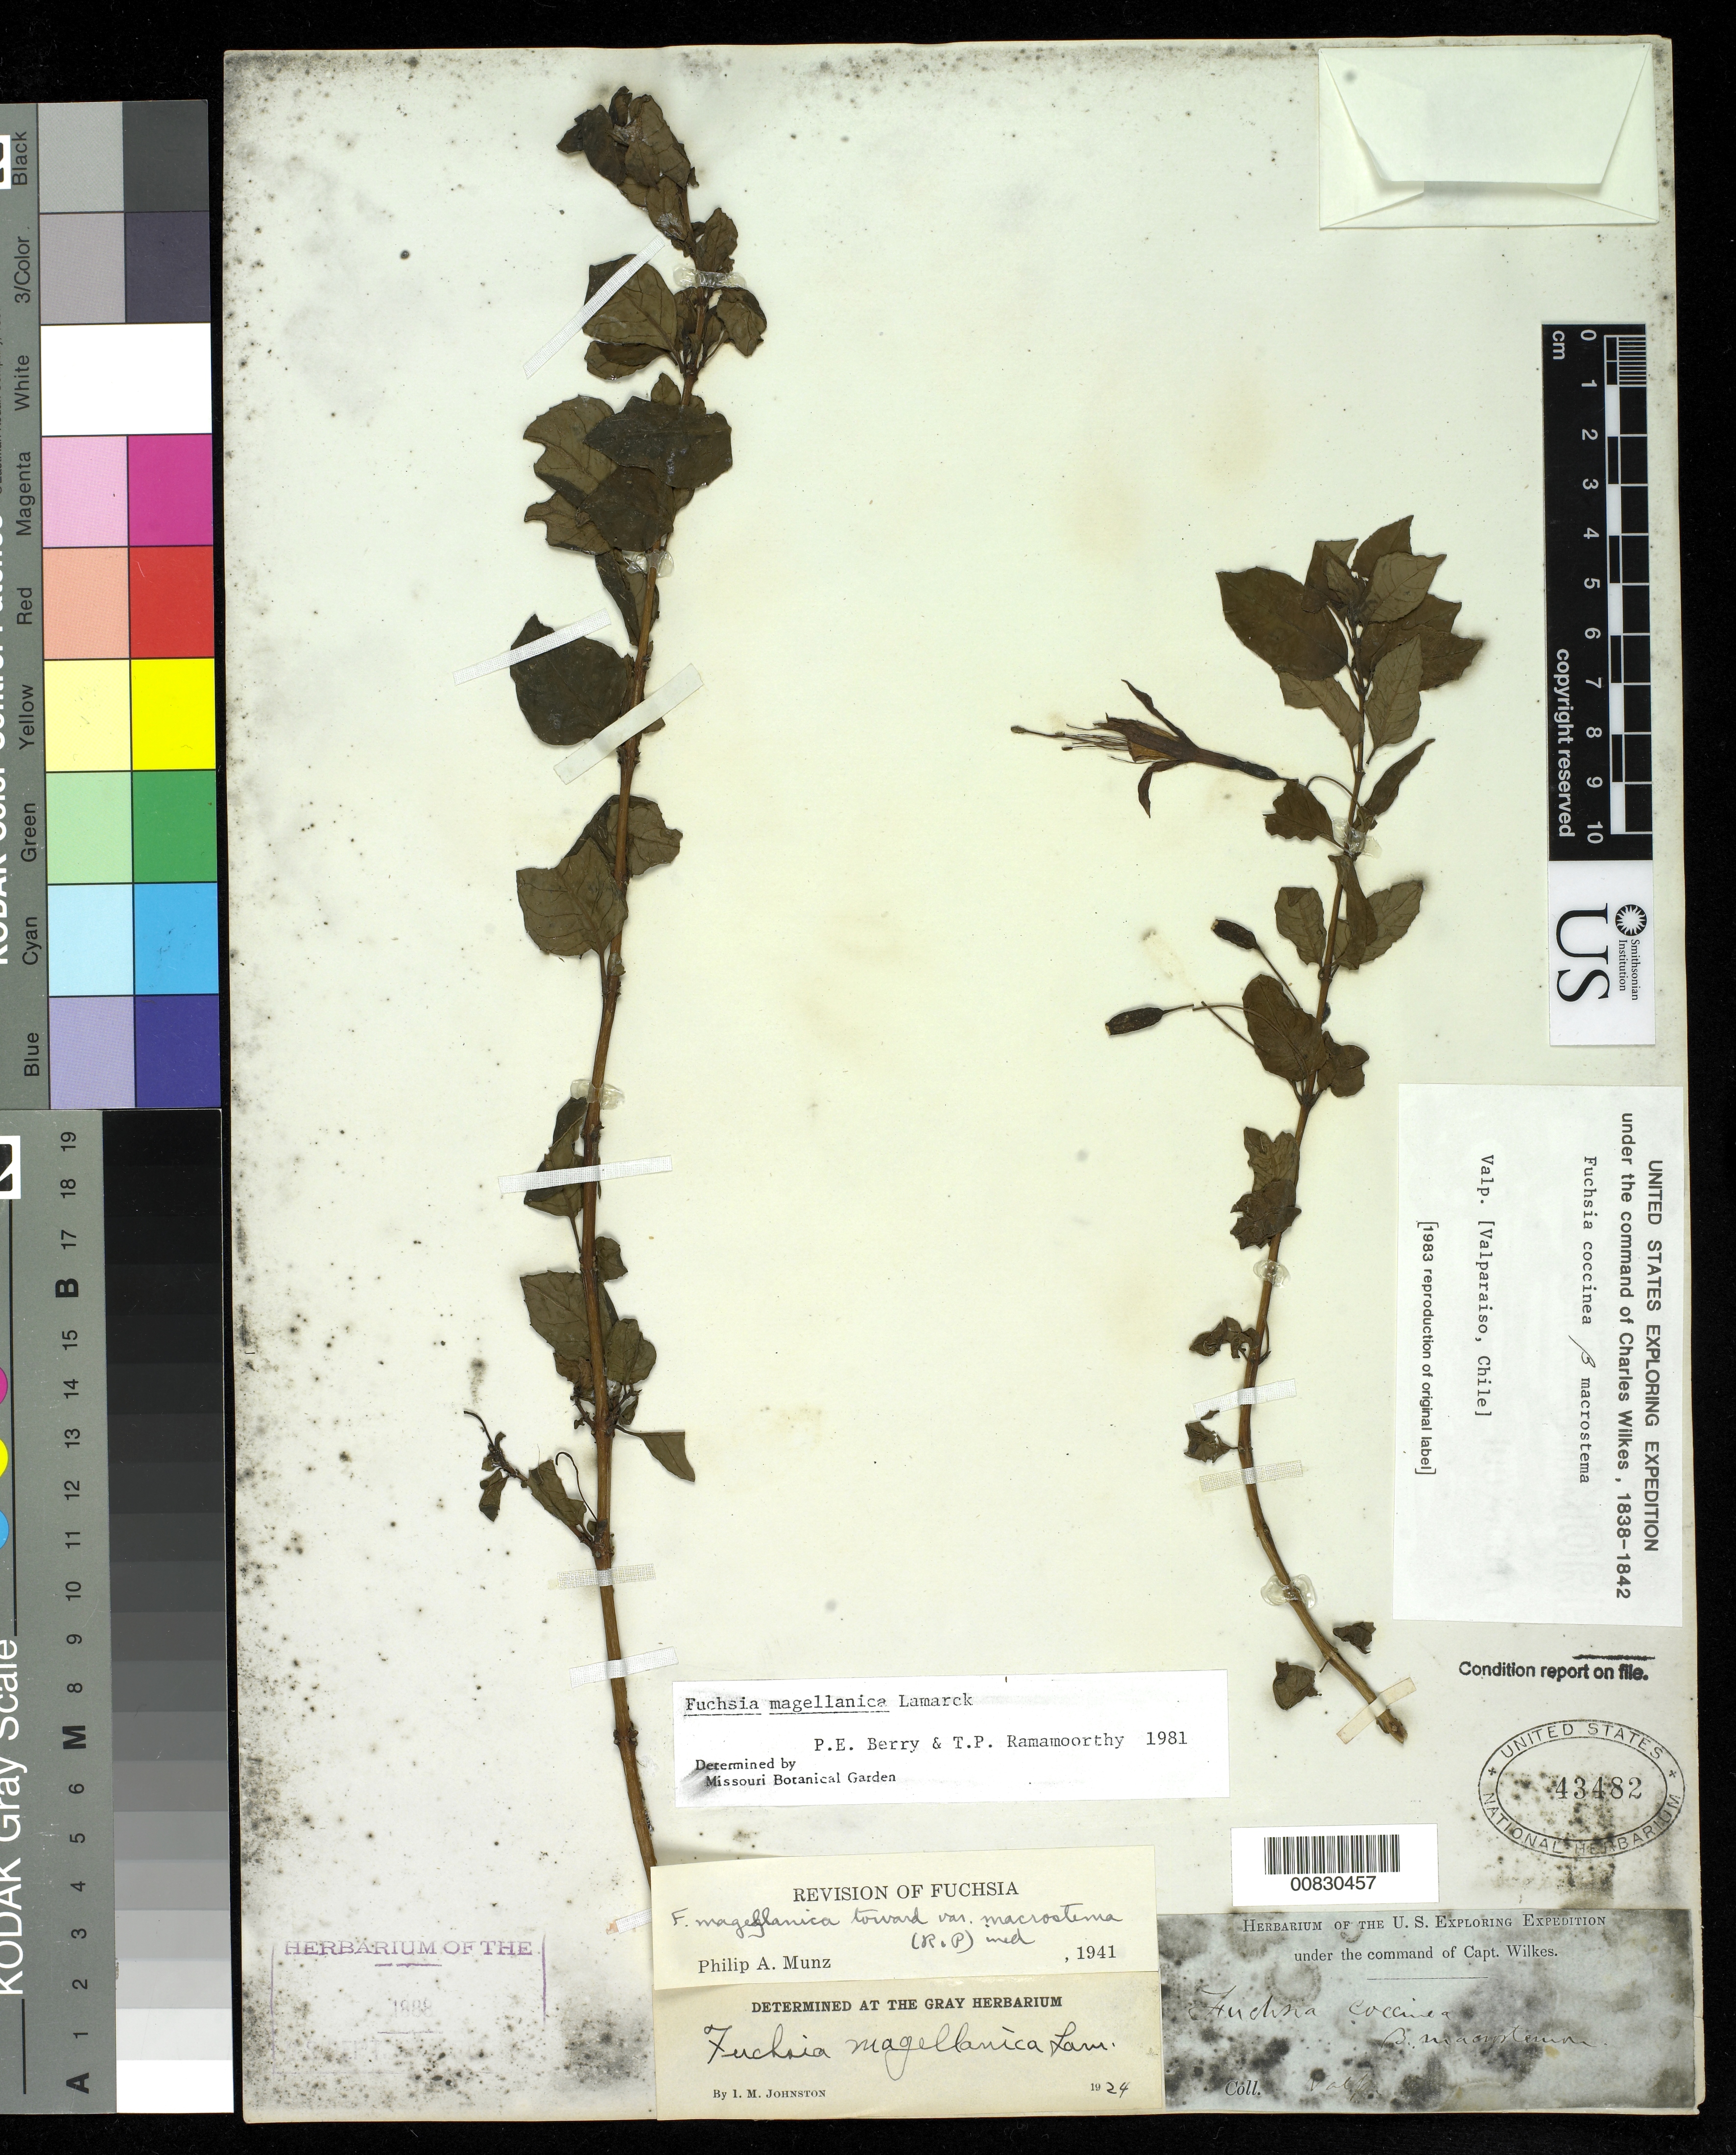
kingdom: Plantae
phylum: Tracheophyta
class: Magnoliopsida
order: Myrtales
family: Onagraceae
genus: Fuchsia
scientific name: Fuchsia magellanica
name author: Lam.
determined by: Berry, P. E., (WIS), University of Wisconsin - Madison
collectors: Wilkes Explor. Exped.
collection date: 1838/1842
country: Chile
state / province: Valparaíso (V)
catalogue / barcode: US 43482